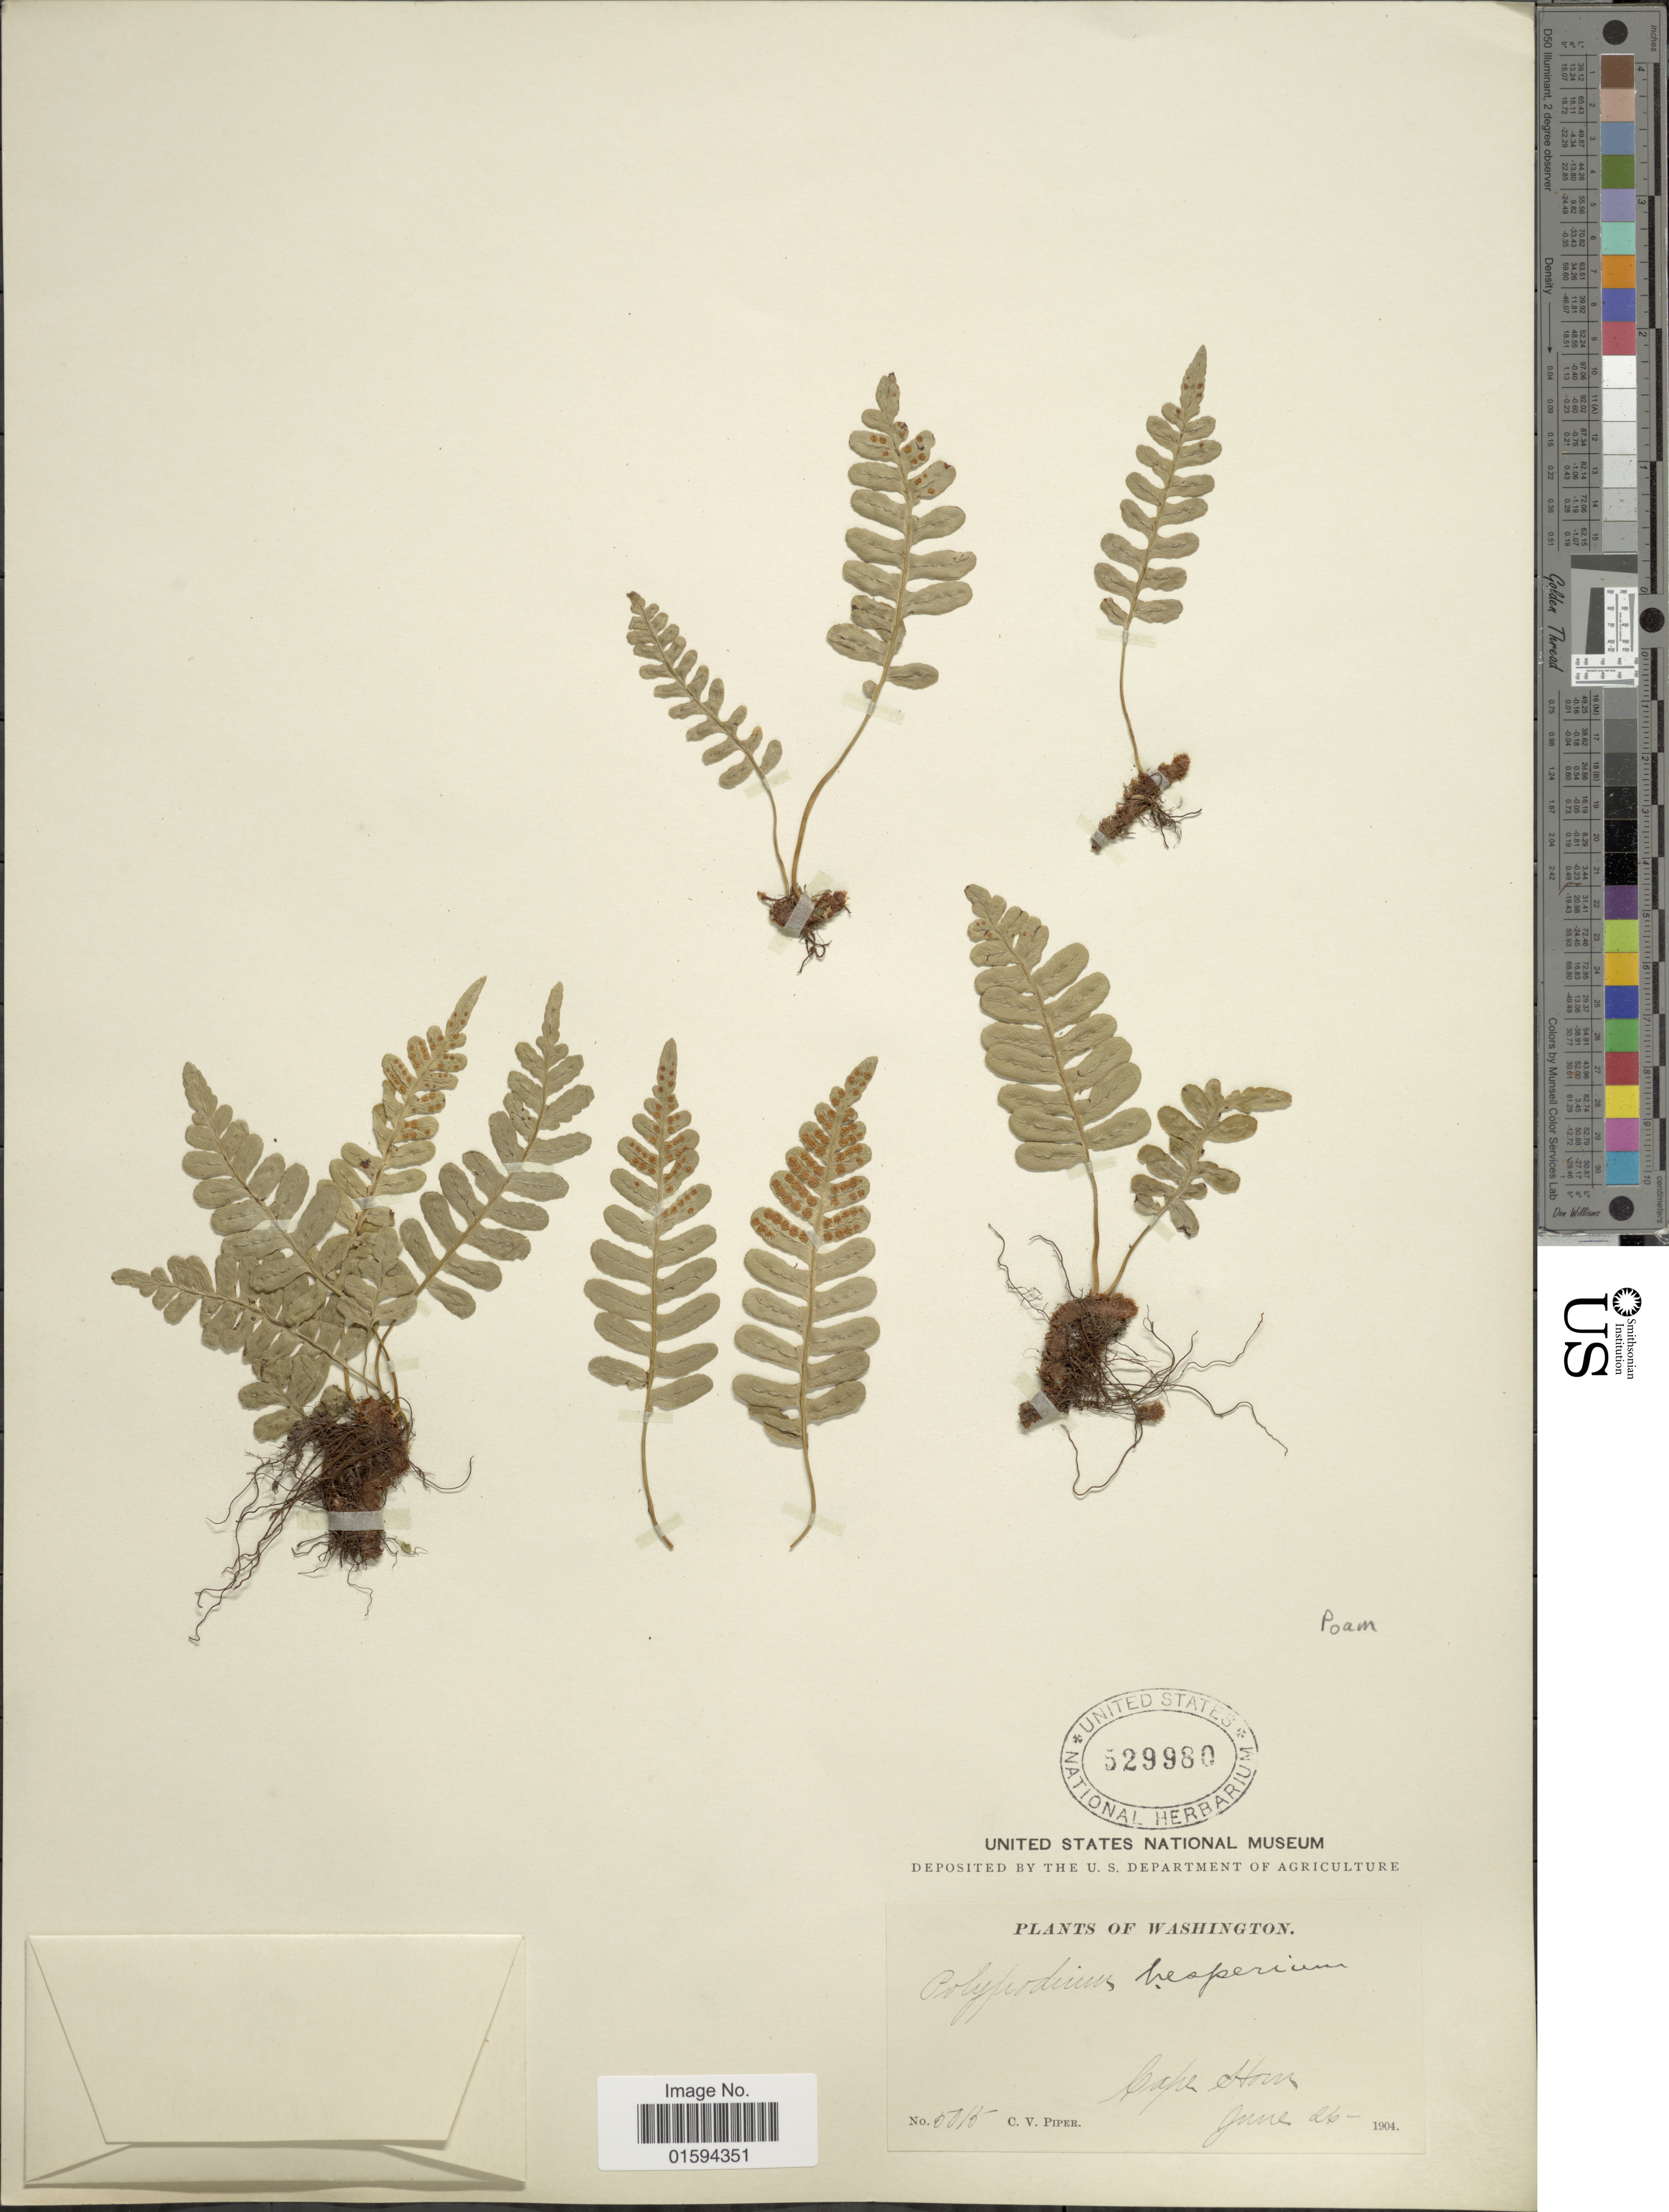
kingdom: Plantae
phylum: Tracheophyta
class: Polypodiopsida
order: Polypodiales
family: Polypodiaceae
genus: Polypodium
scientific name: Polypodium amorphum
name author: Suksd.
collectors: C. V. Piper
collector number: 5015*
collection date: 1904-06-26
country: United States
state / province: Washington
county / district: Skamania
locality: Cape Horn.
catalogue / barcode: US 529980